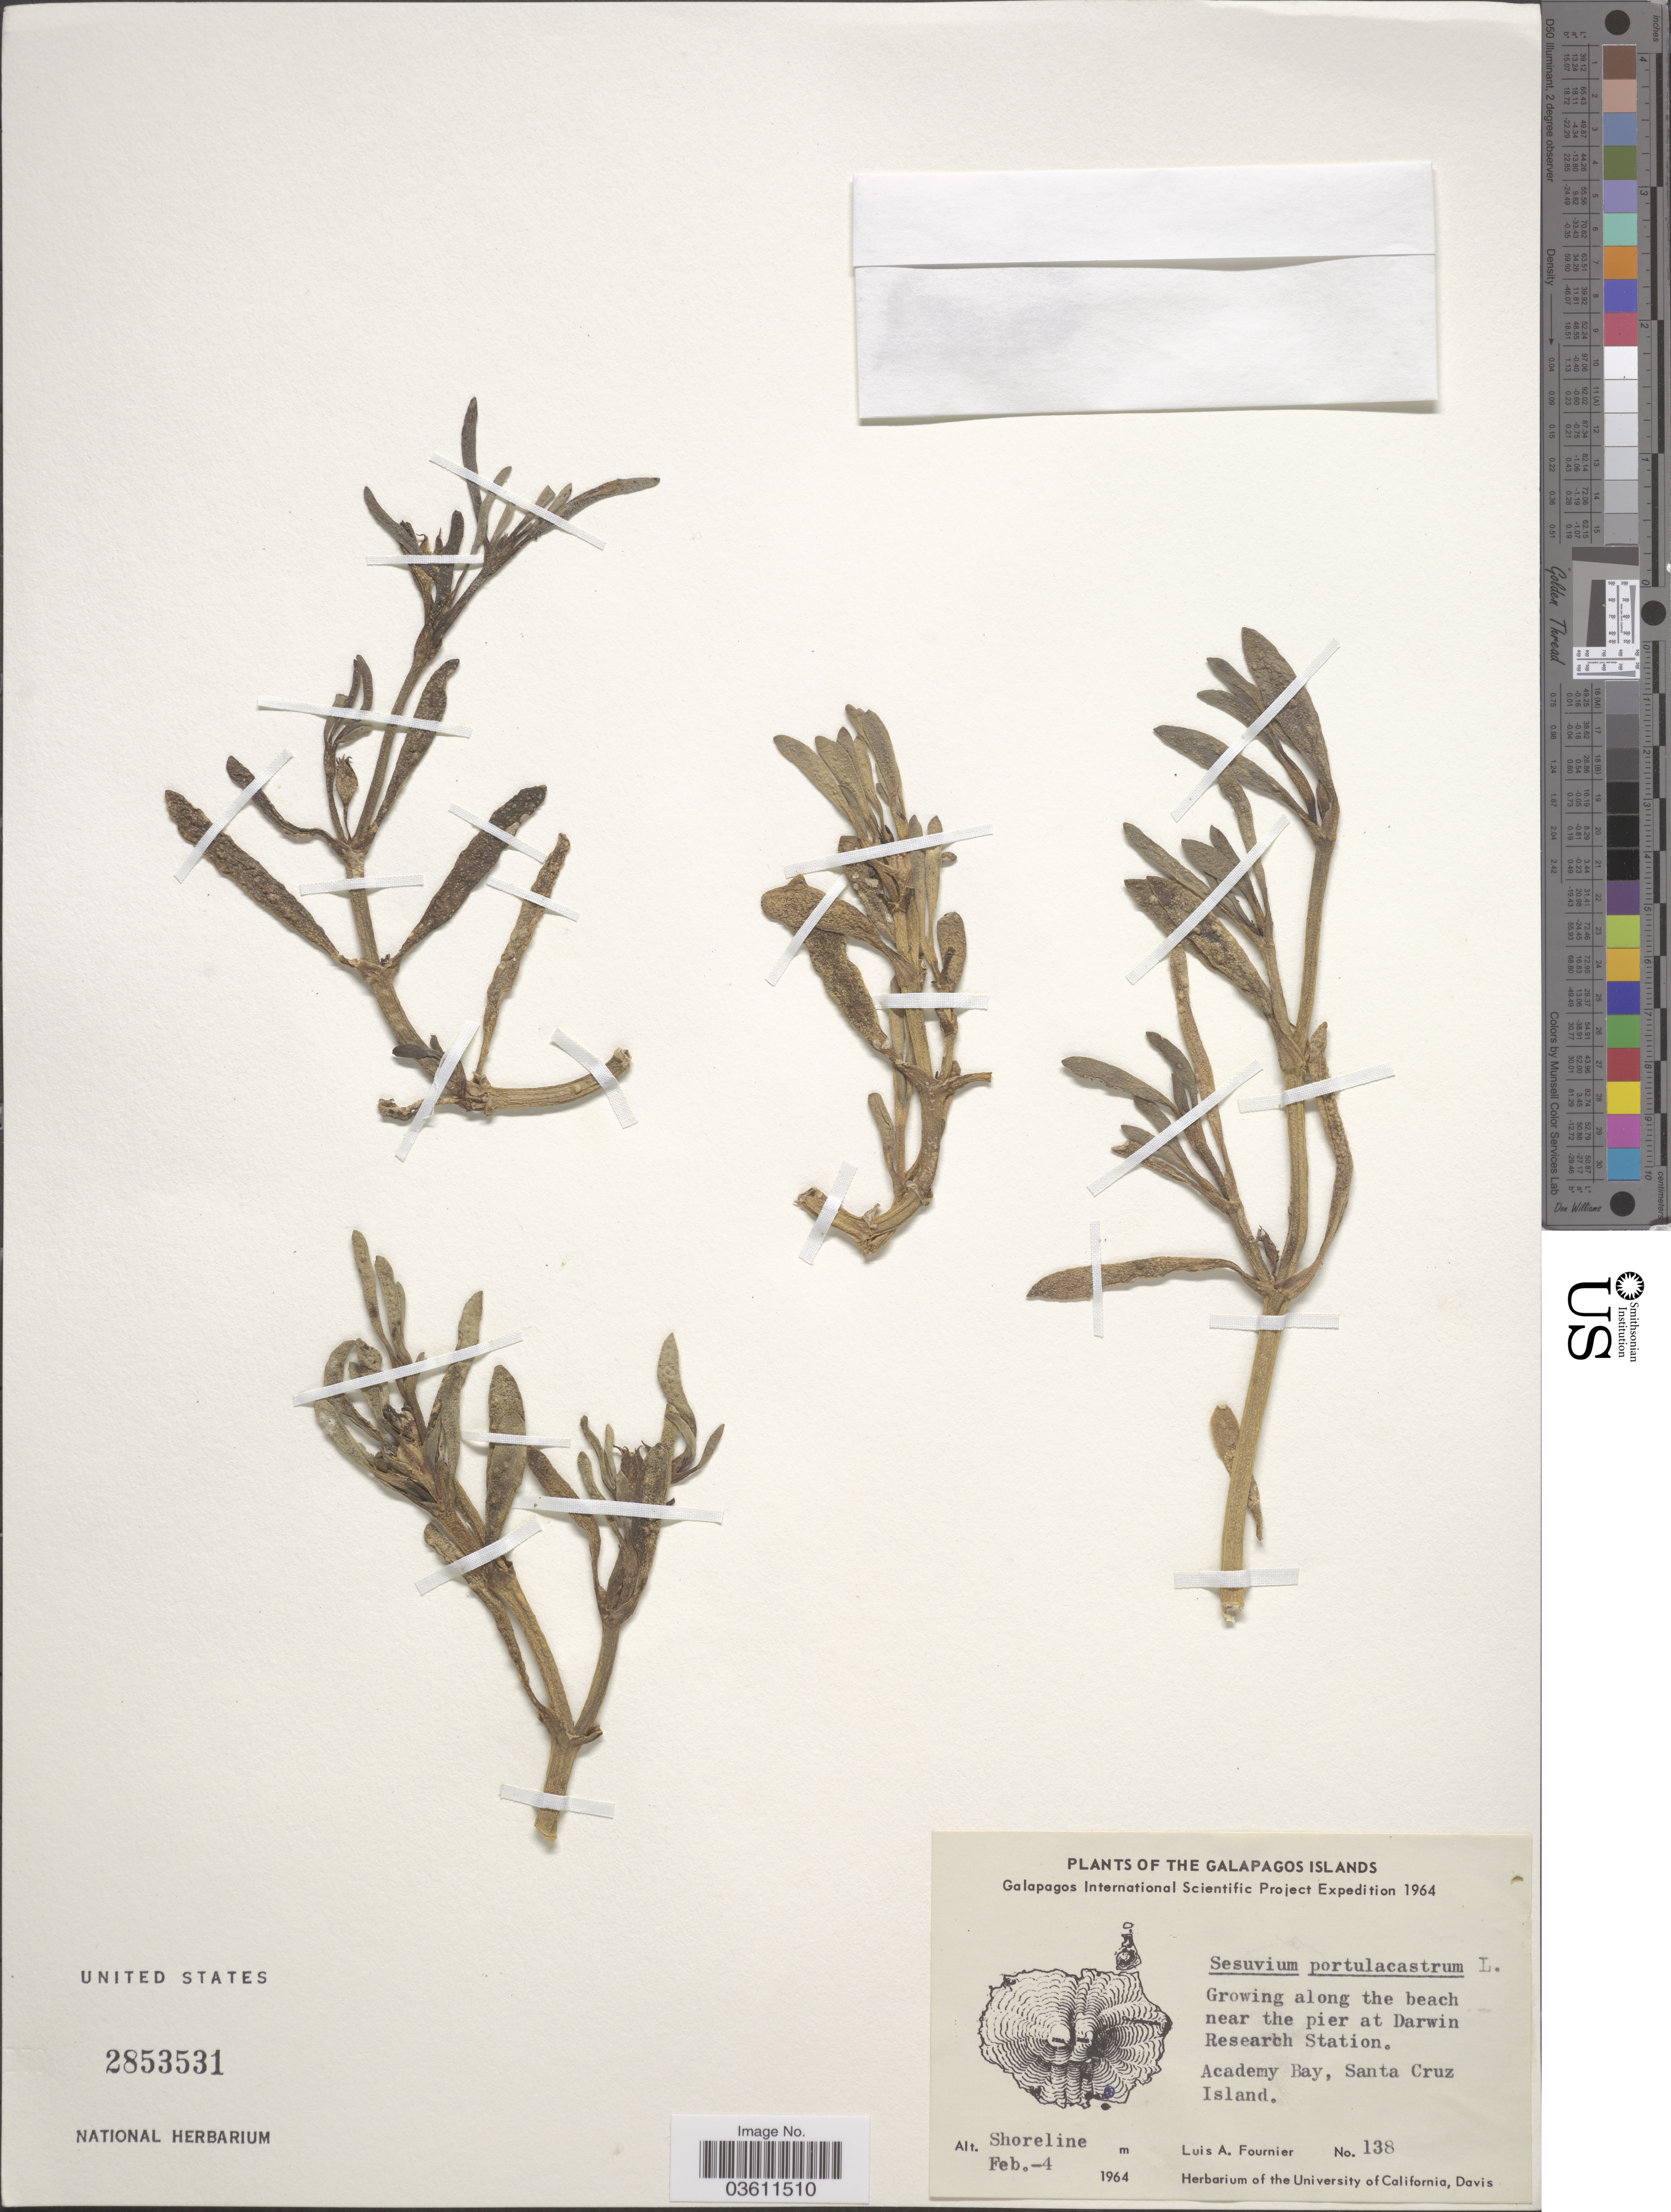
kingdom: Plantae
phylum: Tracheophyta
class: Magnoliopsida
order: Caryophyllales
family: Aizoaceae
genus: Sesuvium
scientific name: Sesuvium portulacastrum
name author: (L.) L.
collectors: L. A. Fournier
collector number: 138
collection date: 1964-02-04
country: Ecuador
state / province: Colón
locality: The Galapagos Islands. Along the beach near the pier at Darwin Research Station. Academy Bay, Santa Cruz Island.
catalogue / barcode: US 2853531